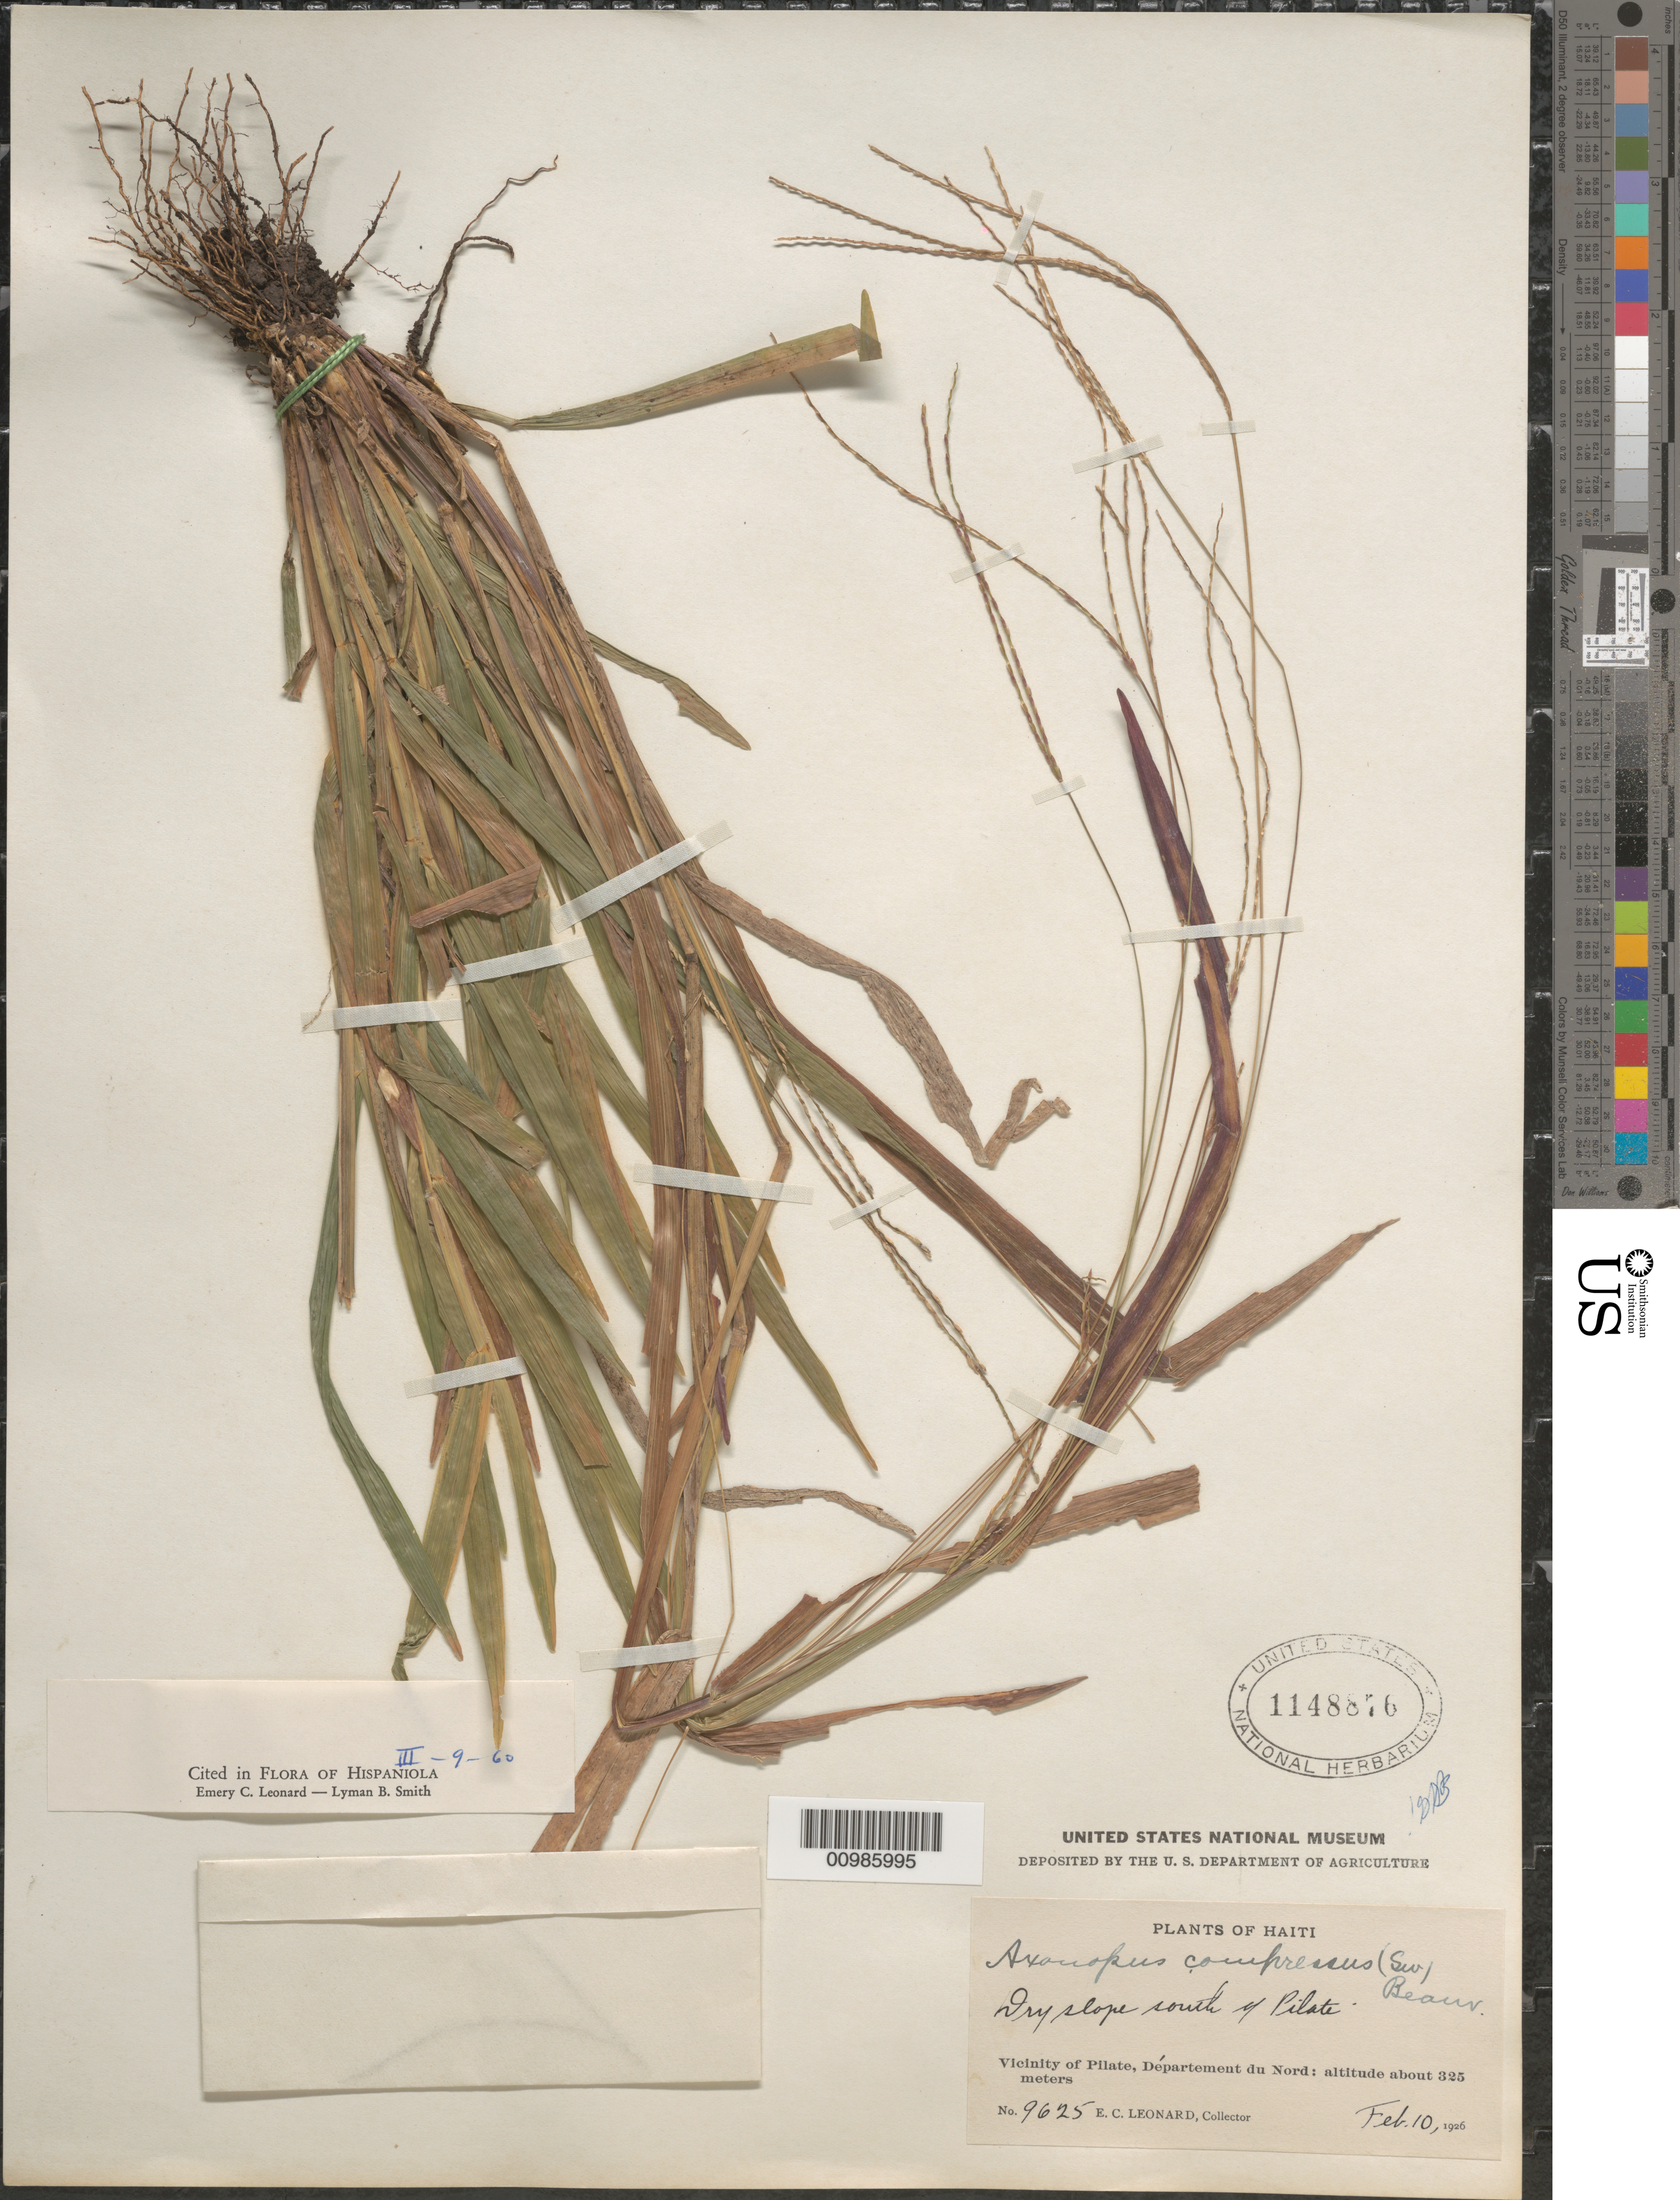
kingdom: Plantae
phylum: Tracheophyta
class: Liliopsida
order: Poales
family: Poaceae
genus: Axonopus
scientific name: Axonopus compressus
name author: (Sw.) P. Beauv.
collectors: E. C. Leonard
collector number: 9625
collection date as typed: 10 Feb 1926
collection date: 1926-02-10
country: Haiti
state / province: Nord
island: Hispaniola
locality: South of Pilate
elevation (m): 325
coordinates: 0 N, 0 E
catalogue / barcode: US 1148876